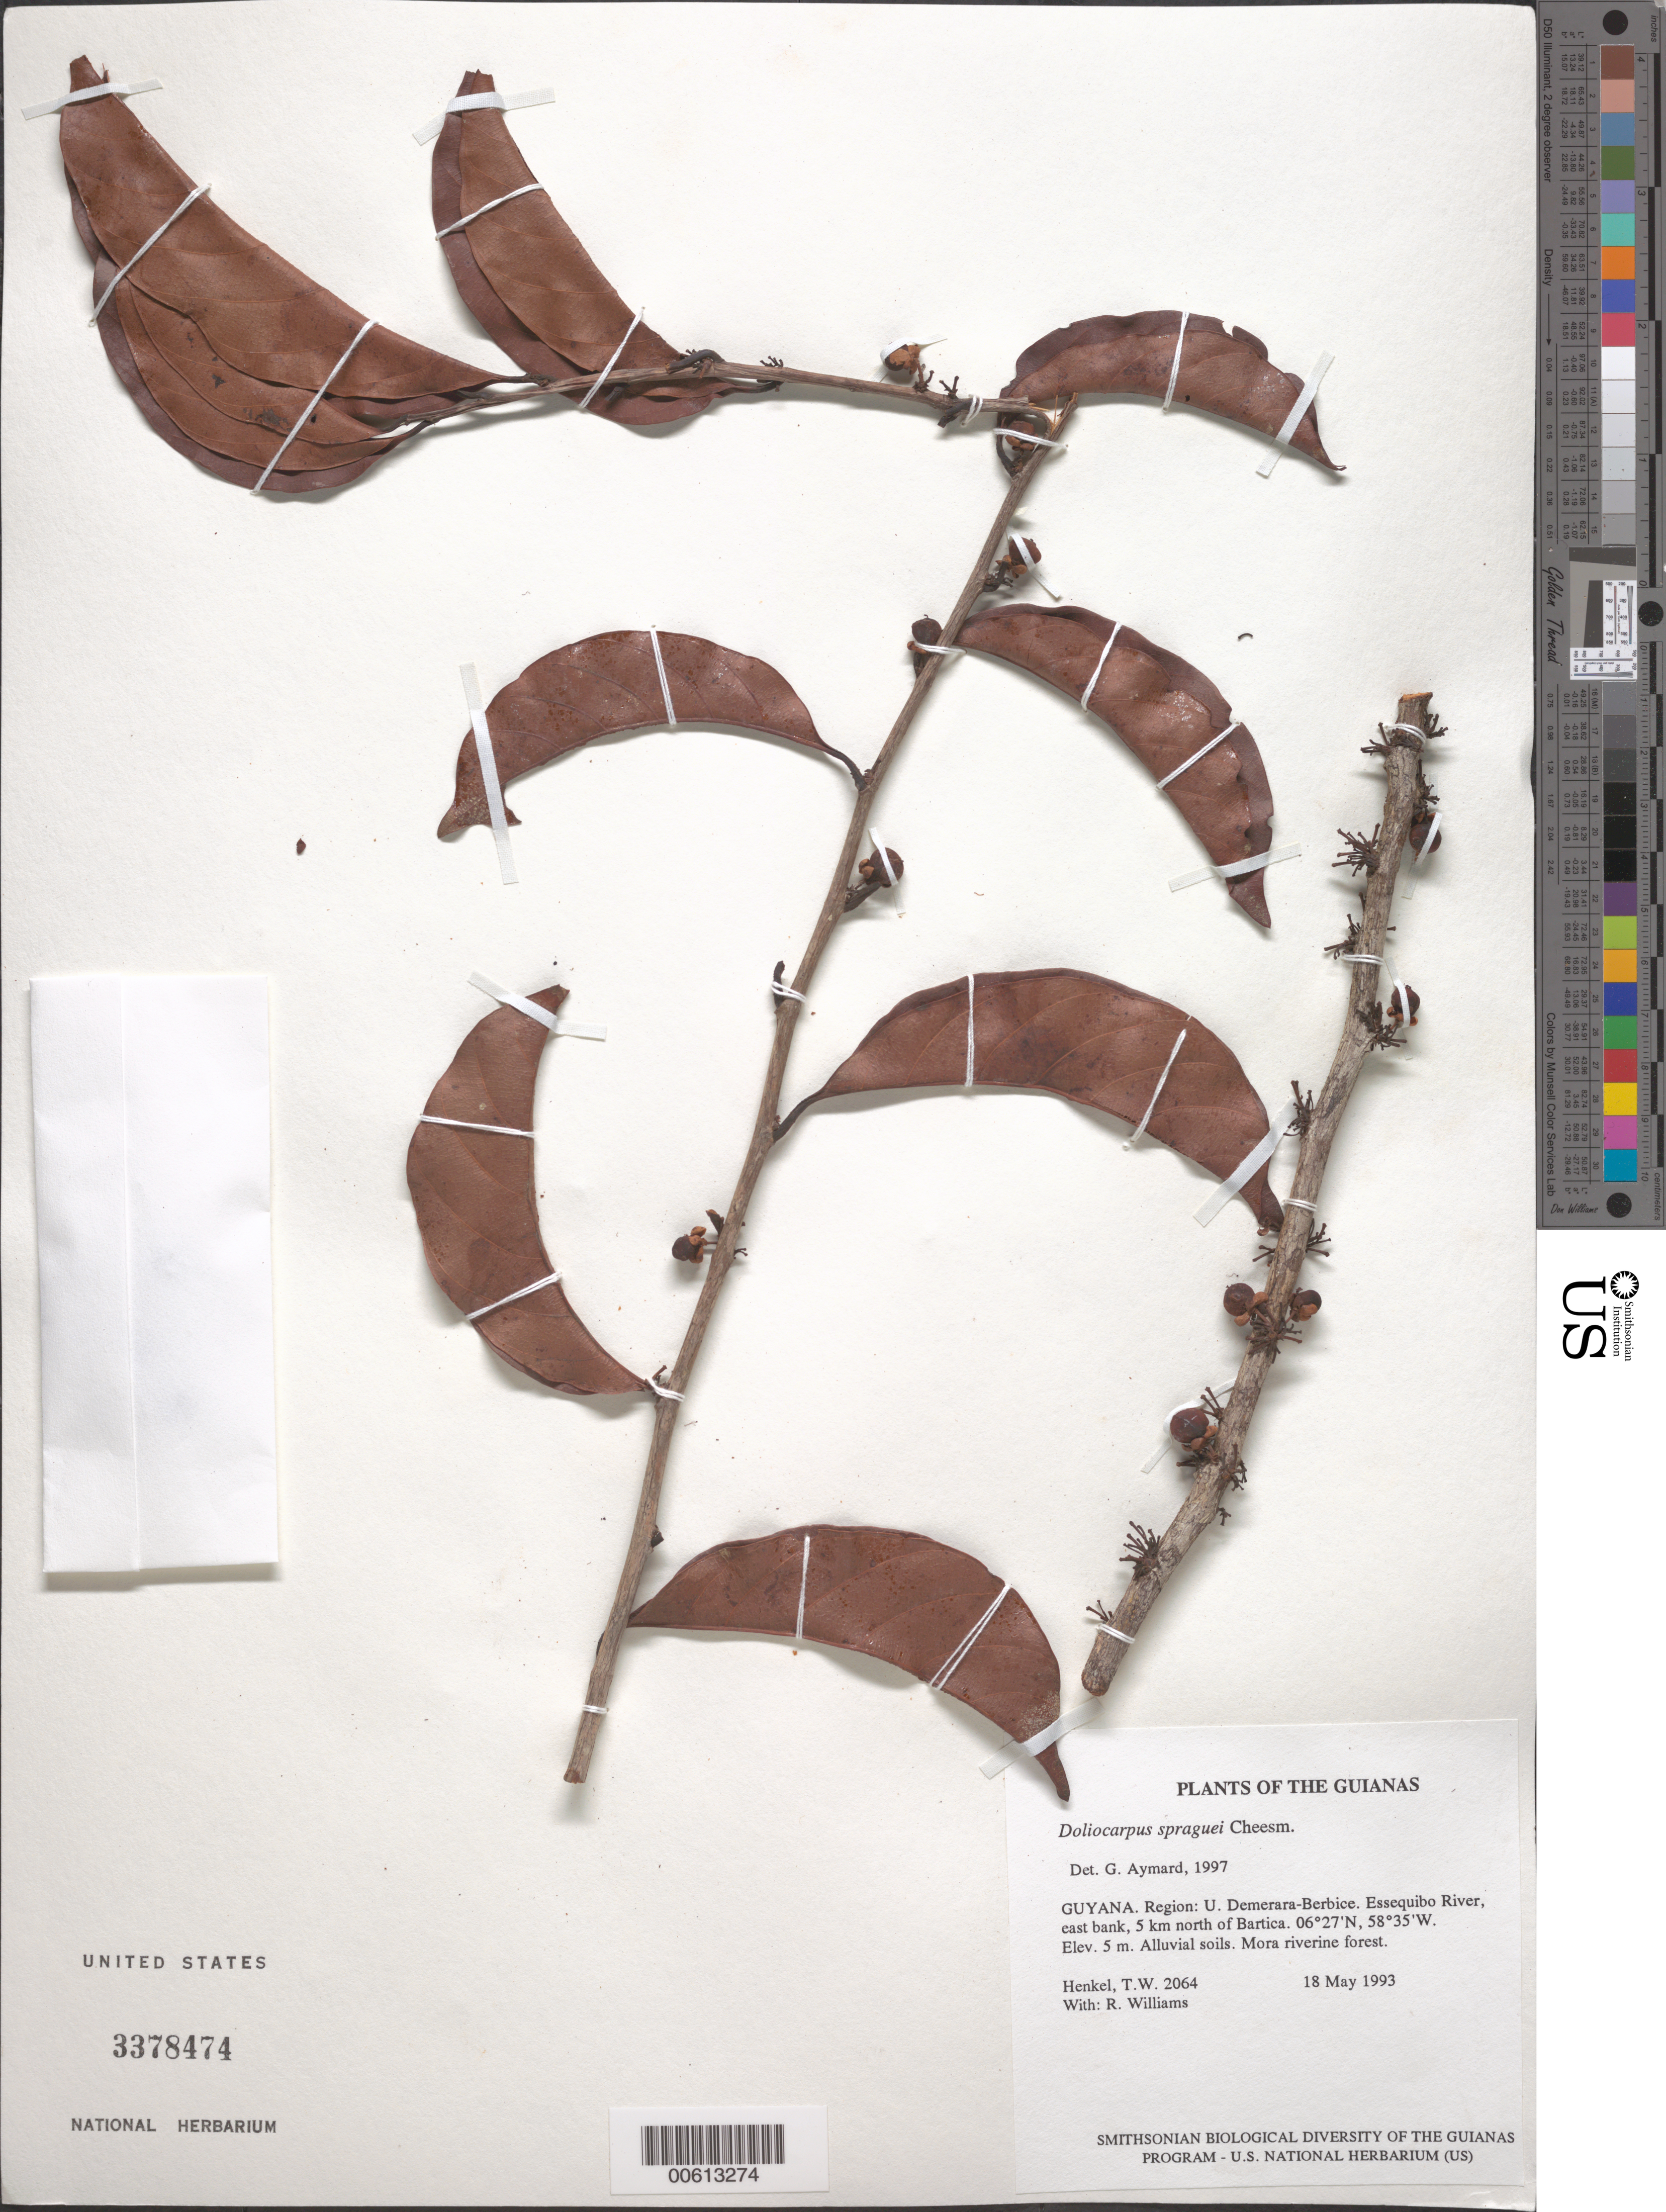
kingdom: Plantae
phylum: Tracheophyta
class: Magnoliopsida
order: Dilleniales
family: Dilleniaceae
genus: Doliocarpus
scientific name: Doliocarpus spraguei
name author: Cheesman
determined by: Aymard C., G. A., (PORT), Univ. Nac. Exp. de los Llanos Ezequiel Zamora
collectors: T. Henkel & R. Williams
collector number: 2064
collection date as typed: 18 May 1993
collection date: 1993-05-18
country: Guyana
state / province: U. Demerara-Berbice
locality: Essequibo River, east bank, 5 km north of Bartica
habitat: Alluvial soils. Mora riverine forest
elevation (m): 5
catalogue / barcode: US 3378474